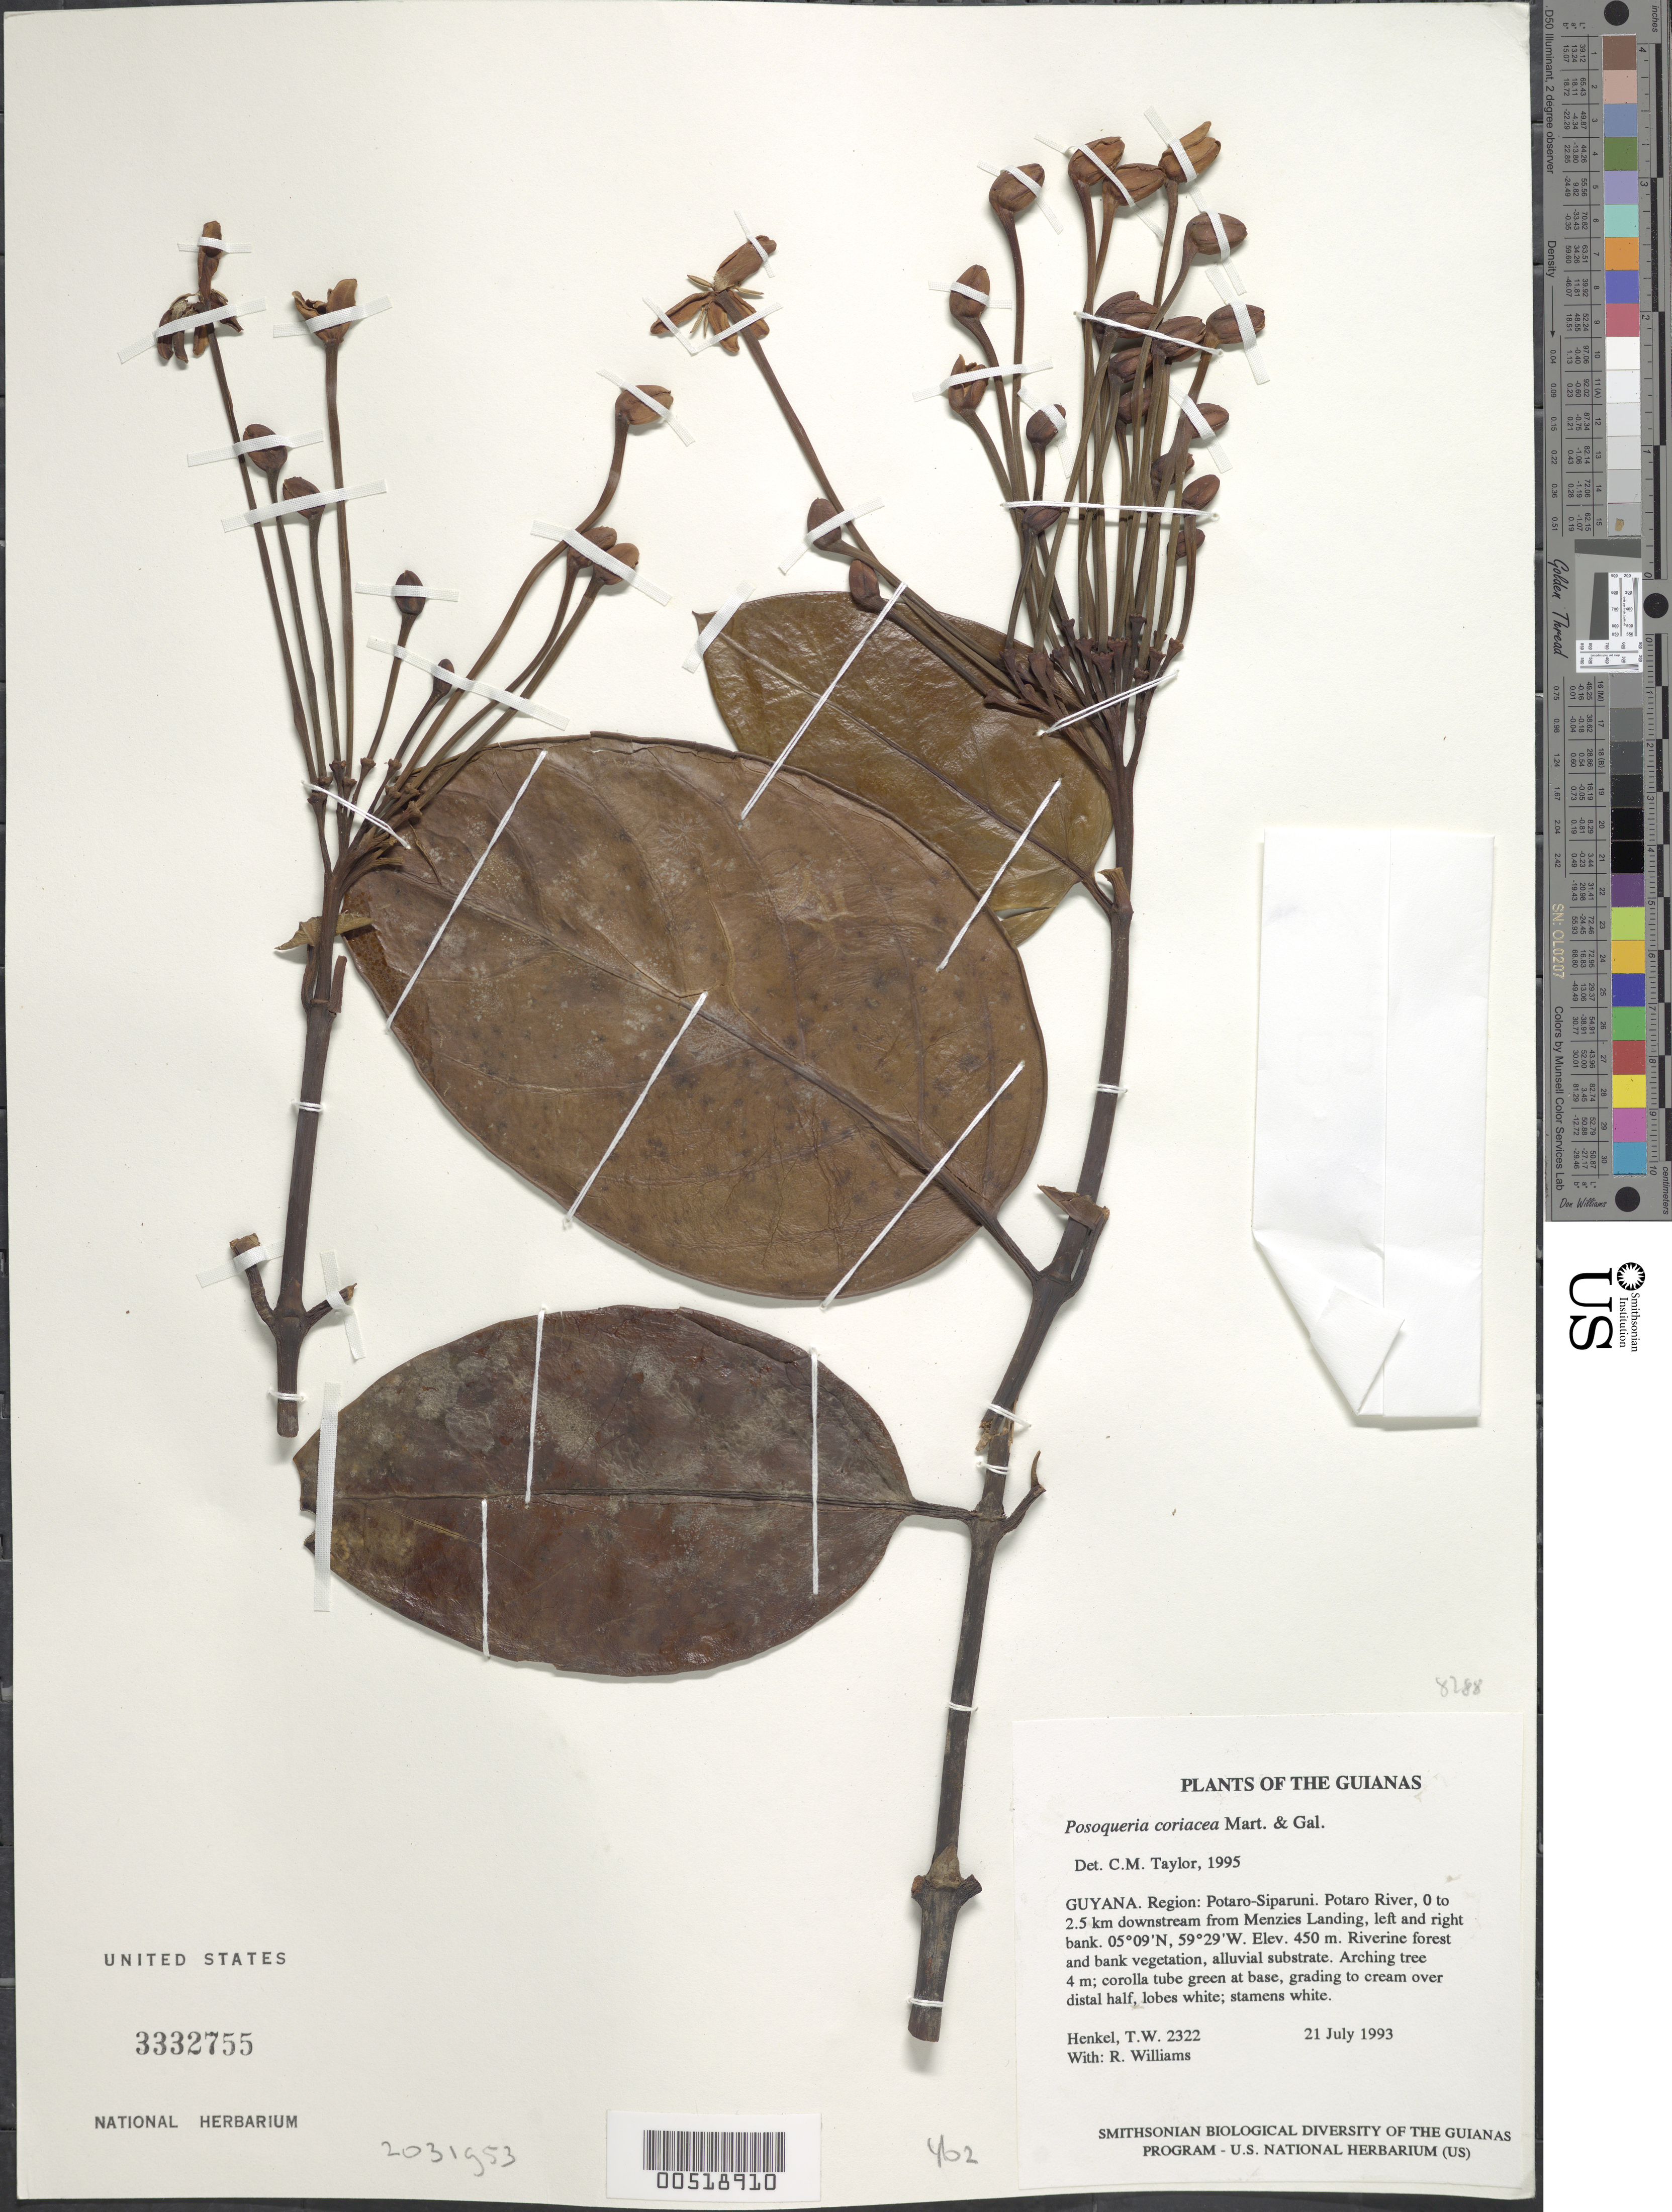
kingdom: Plantae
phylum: Tracheophyta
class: Magnoliopsida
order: Gentianales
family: Rubiaceae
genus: Posoqueria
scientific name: Posoqueria coriacea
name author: M. Martens & Galeotti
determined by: Taylor, Charlotte M.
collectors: T. Henkel & R. Williams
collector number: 2322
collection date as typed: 21 July 1993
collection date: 1993-07-21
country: Guyana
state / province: Potaro-Siparuni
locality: Potaro River, 0 to 2.5 km downstream from Menzies Landing, left and right bank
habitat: Riverine forest and bank vegetation, alluvial substrate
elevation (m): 450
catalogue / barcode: US 3332755